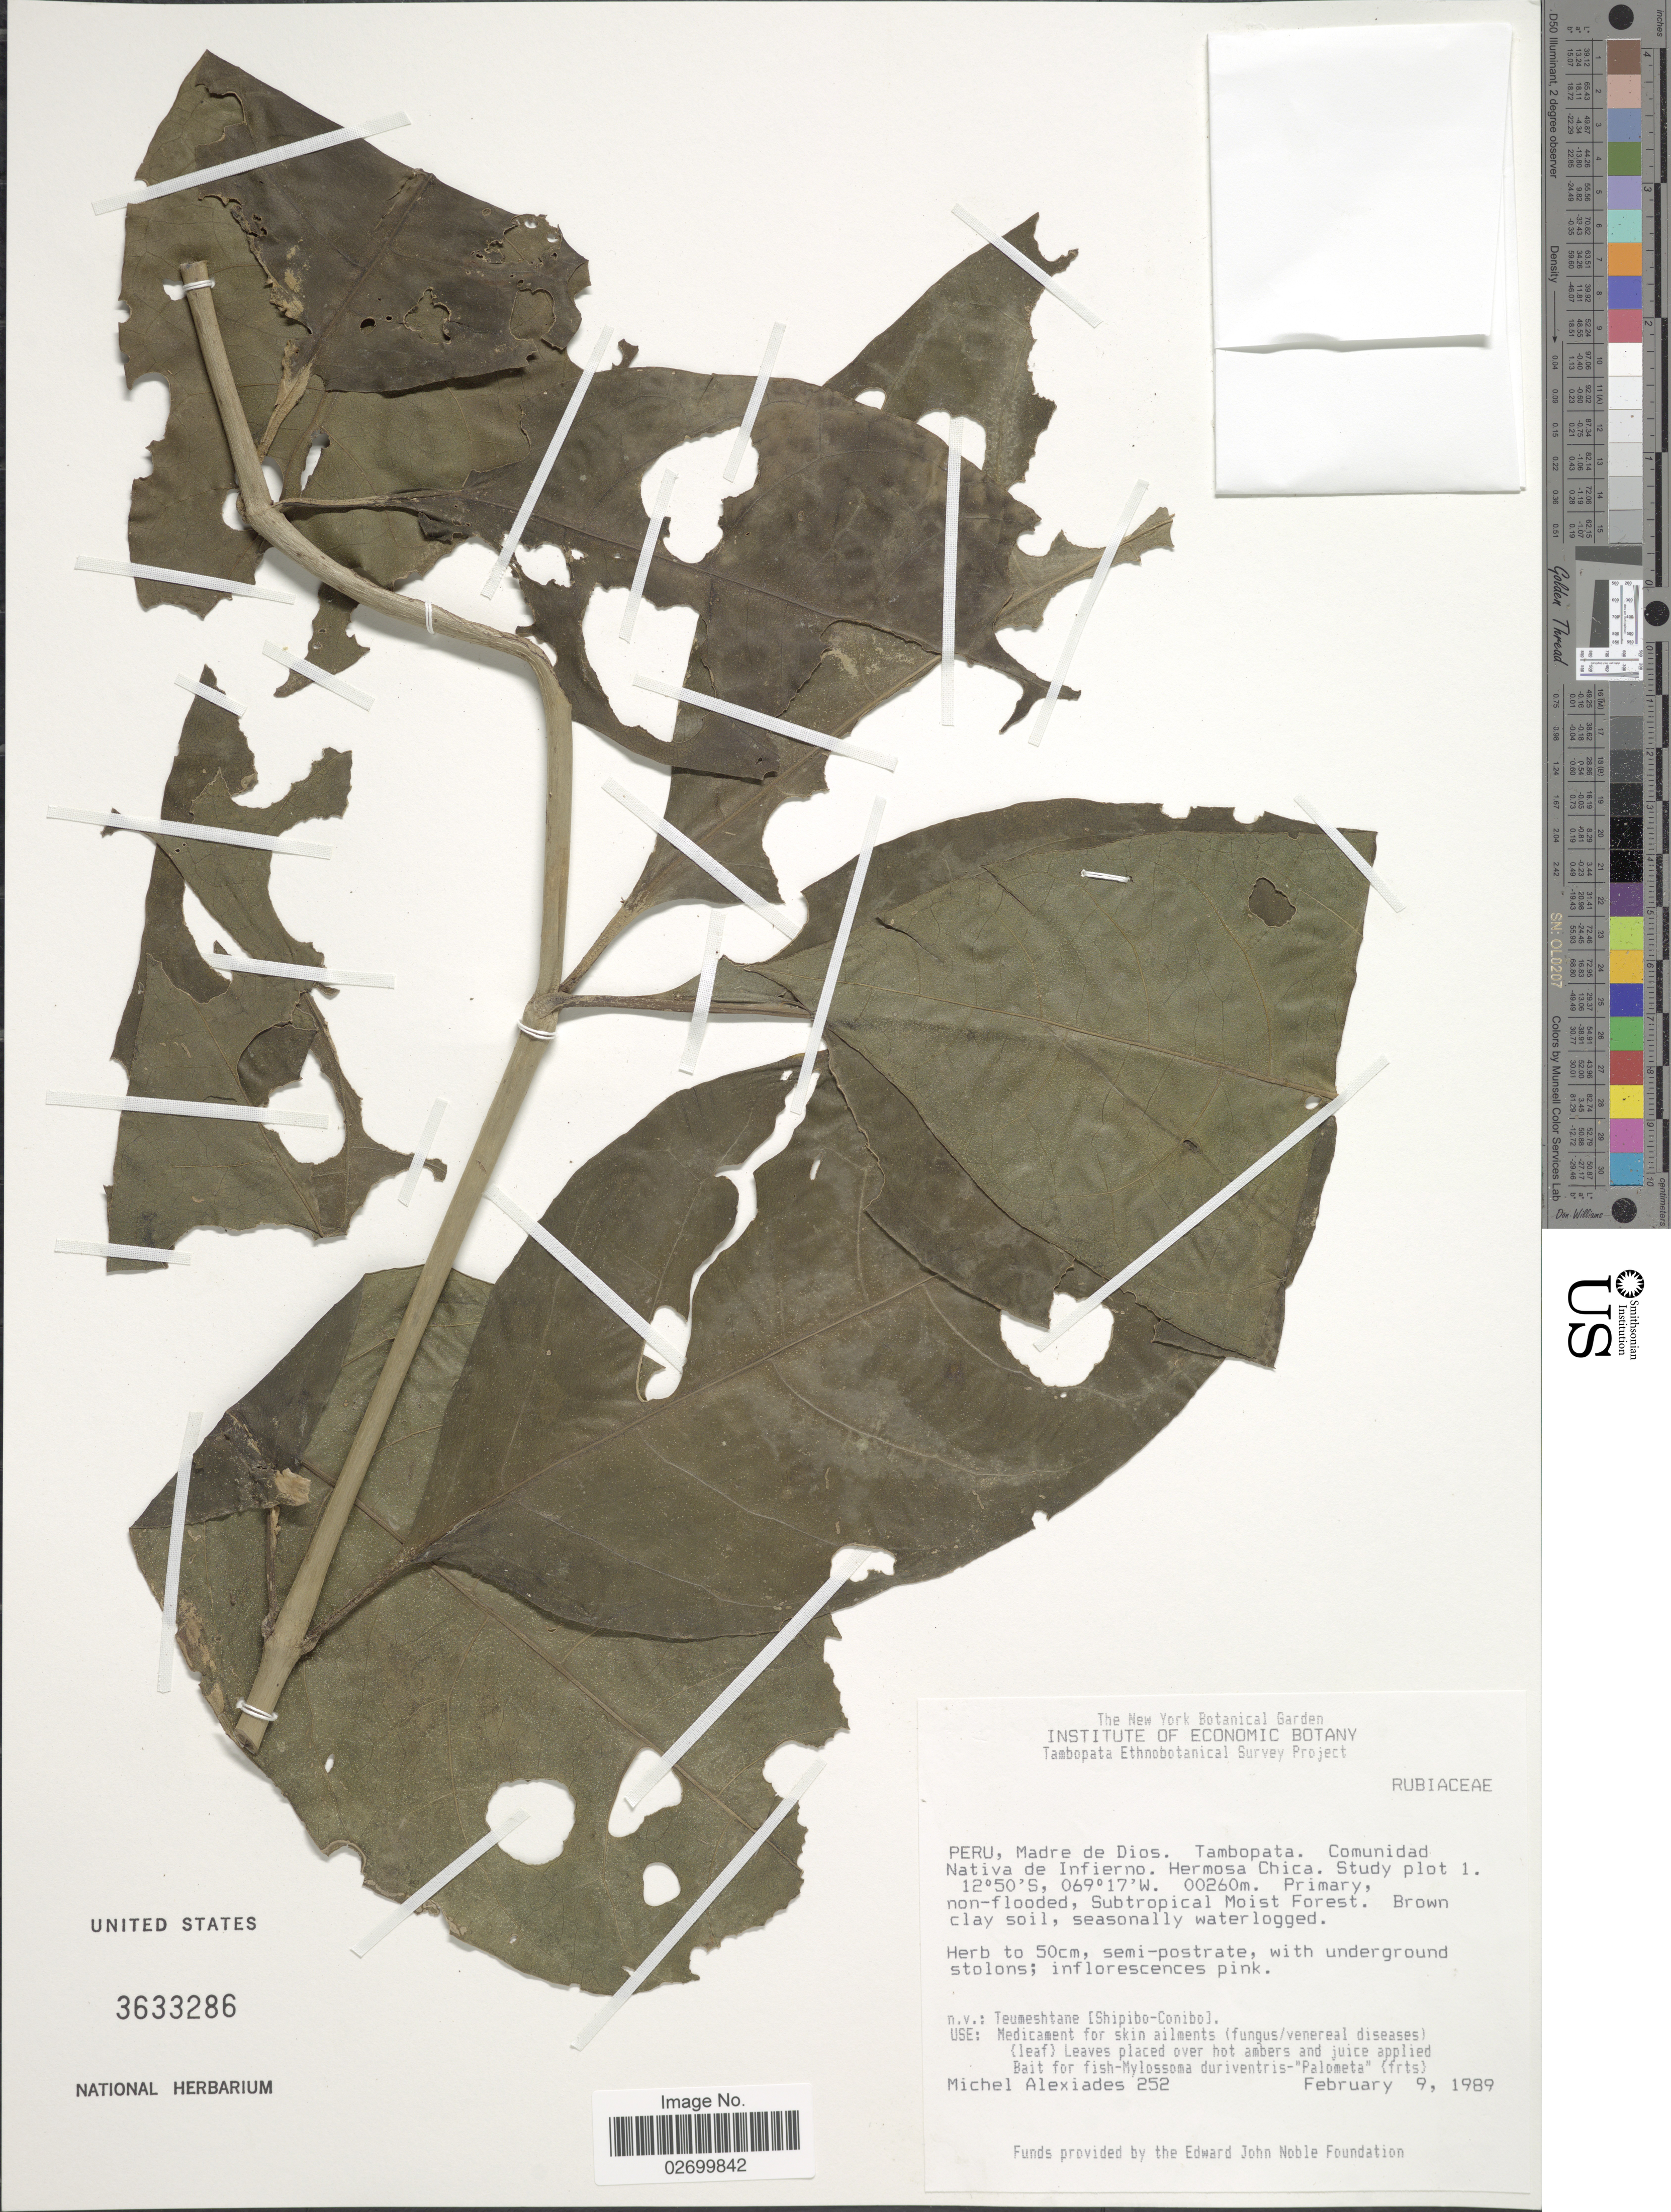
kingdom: Plantae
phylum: Tracheophyta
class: Magnoliopsida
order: Gentianales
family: Rubiaceae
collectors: M. Alexiades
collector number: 252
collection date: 1989-02-09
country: Peru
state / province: Madre de Dios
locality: Tambopata. Comunidad Nativa de Infierno. Hermosa Chica. Study plot 1.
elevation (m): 260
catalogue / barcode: US 3633286